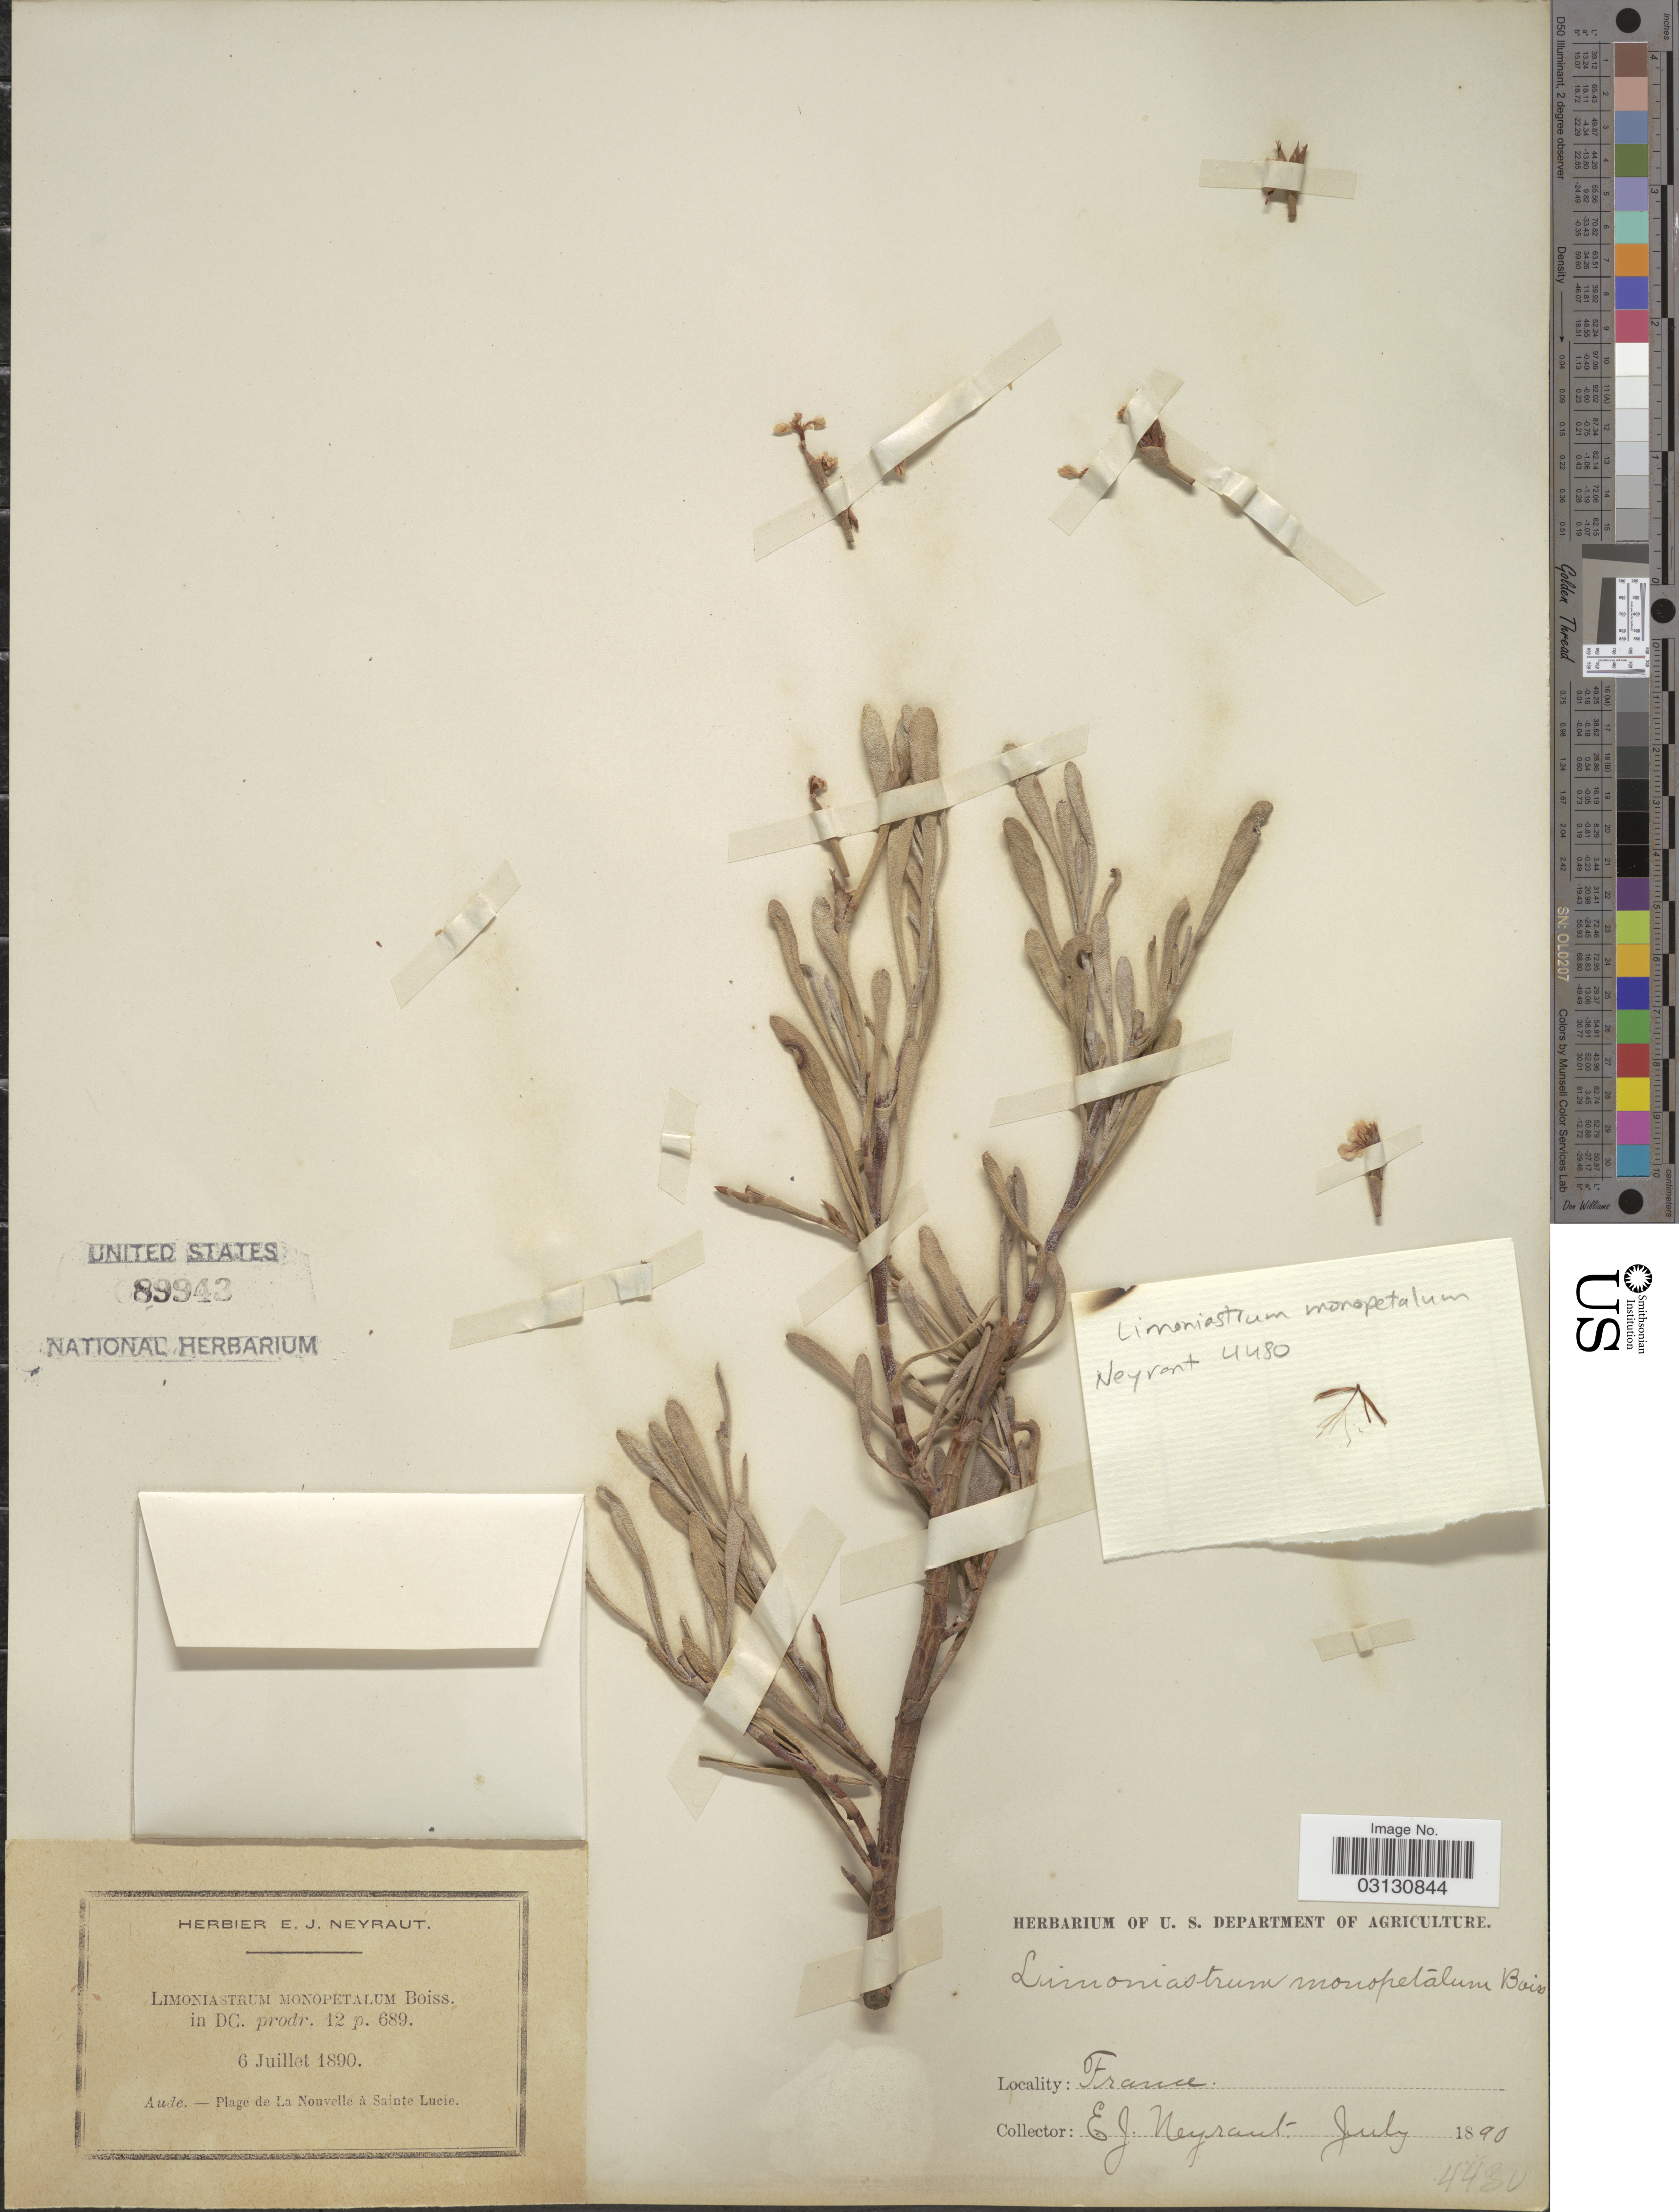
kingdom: Plantae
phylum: Tracheophyta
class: Magnoliopsida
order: Caryophyllales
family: Plumbaginaceae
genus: Limoniastrum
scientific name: Limoniastrum monopetalum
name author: (L.) Boiss.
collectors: E. Neyraut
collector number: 4480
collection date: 1890-07-06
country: France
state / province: Occitanie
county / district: Aude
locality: Aude. - Plage de La Nouvelle à Sainte Lucie.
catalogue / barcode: US 89943